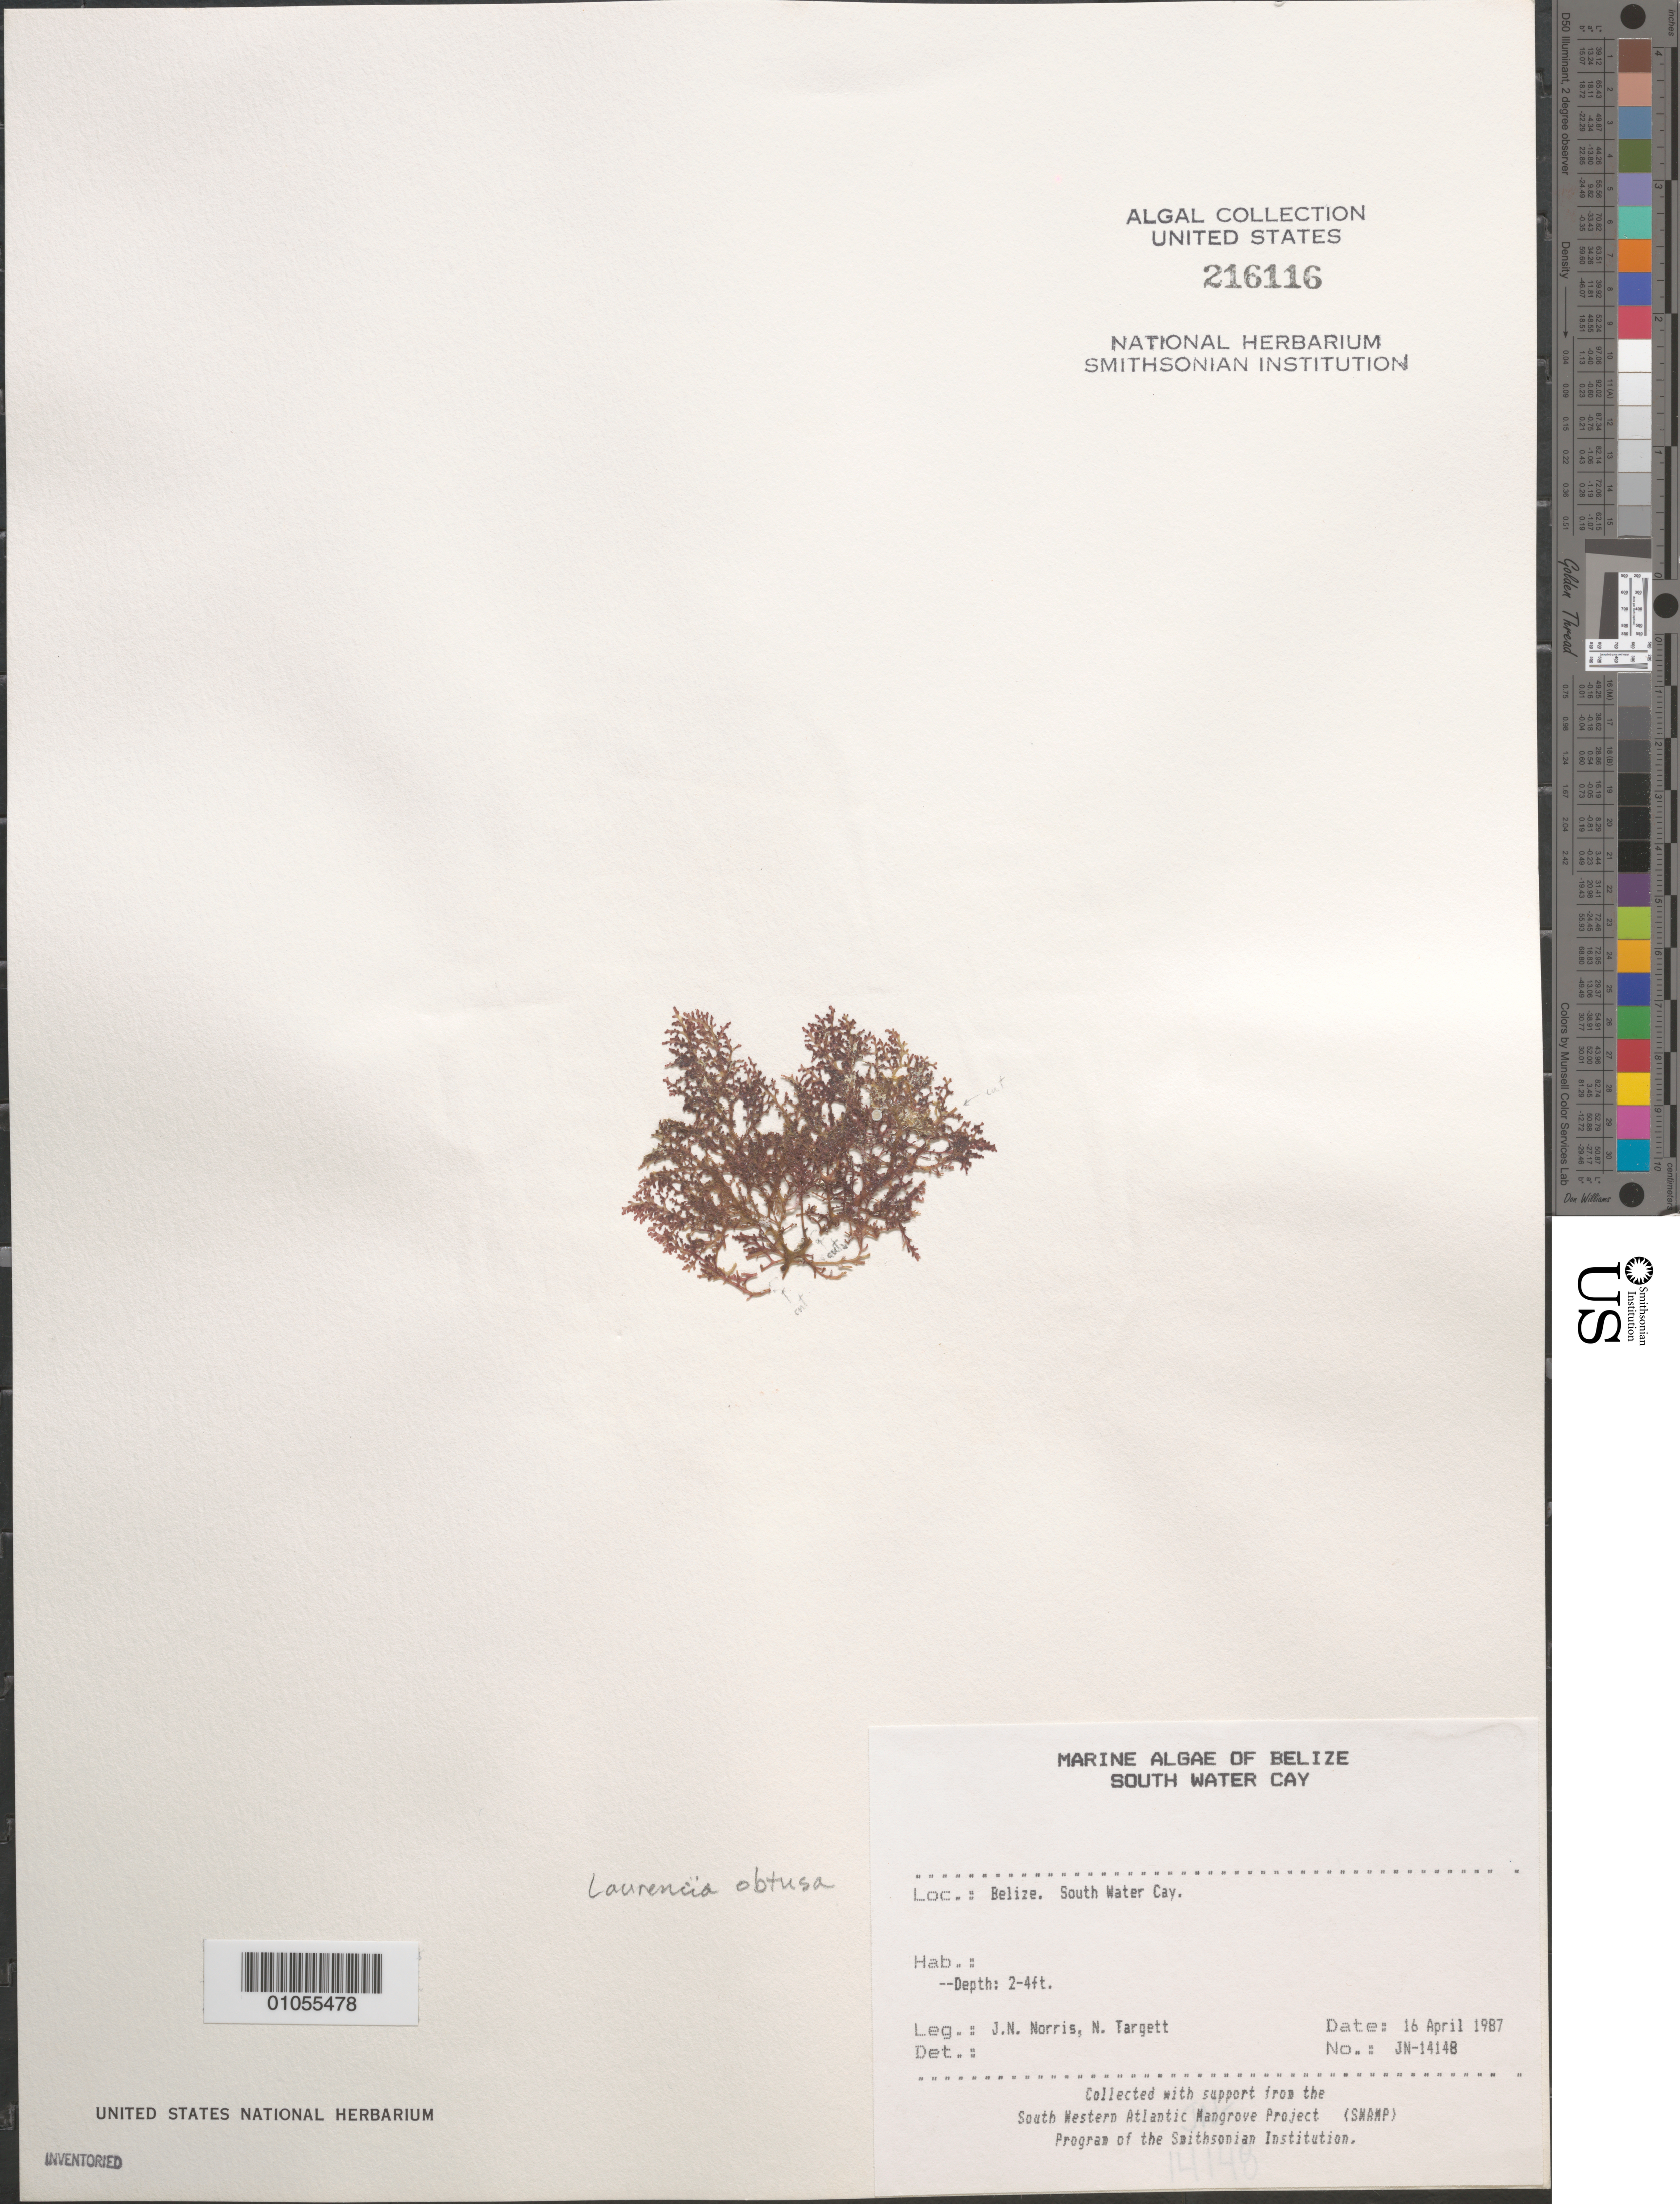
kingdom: Plantae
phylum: Rhodophyta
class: Florideophyceae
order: Ceramiales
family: Rhodomelaceae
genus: Laurencia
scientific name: Laurencia obtusa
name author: (Huds.) J.V.Lamouroux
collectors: J. N. Norris & J. A. Norris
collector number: JN-14148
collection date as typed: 16 Apr 1987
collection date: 1987-04-16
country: Belize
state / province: Stann Creek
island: South Water Cay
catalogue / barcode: US 216116